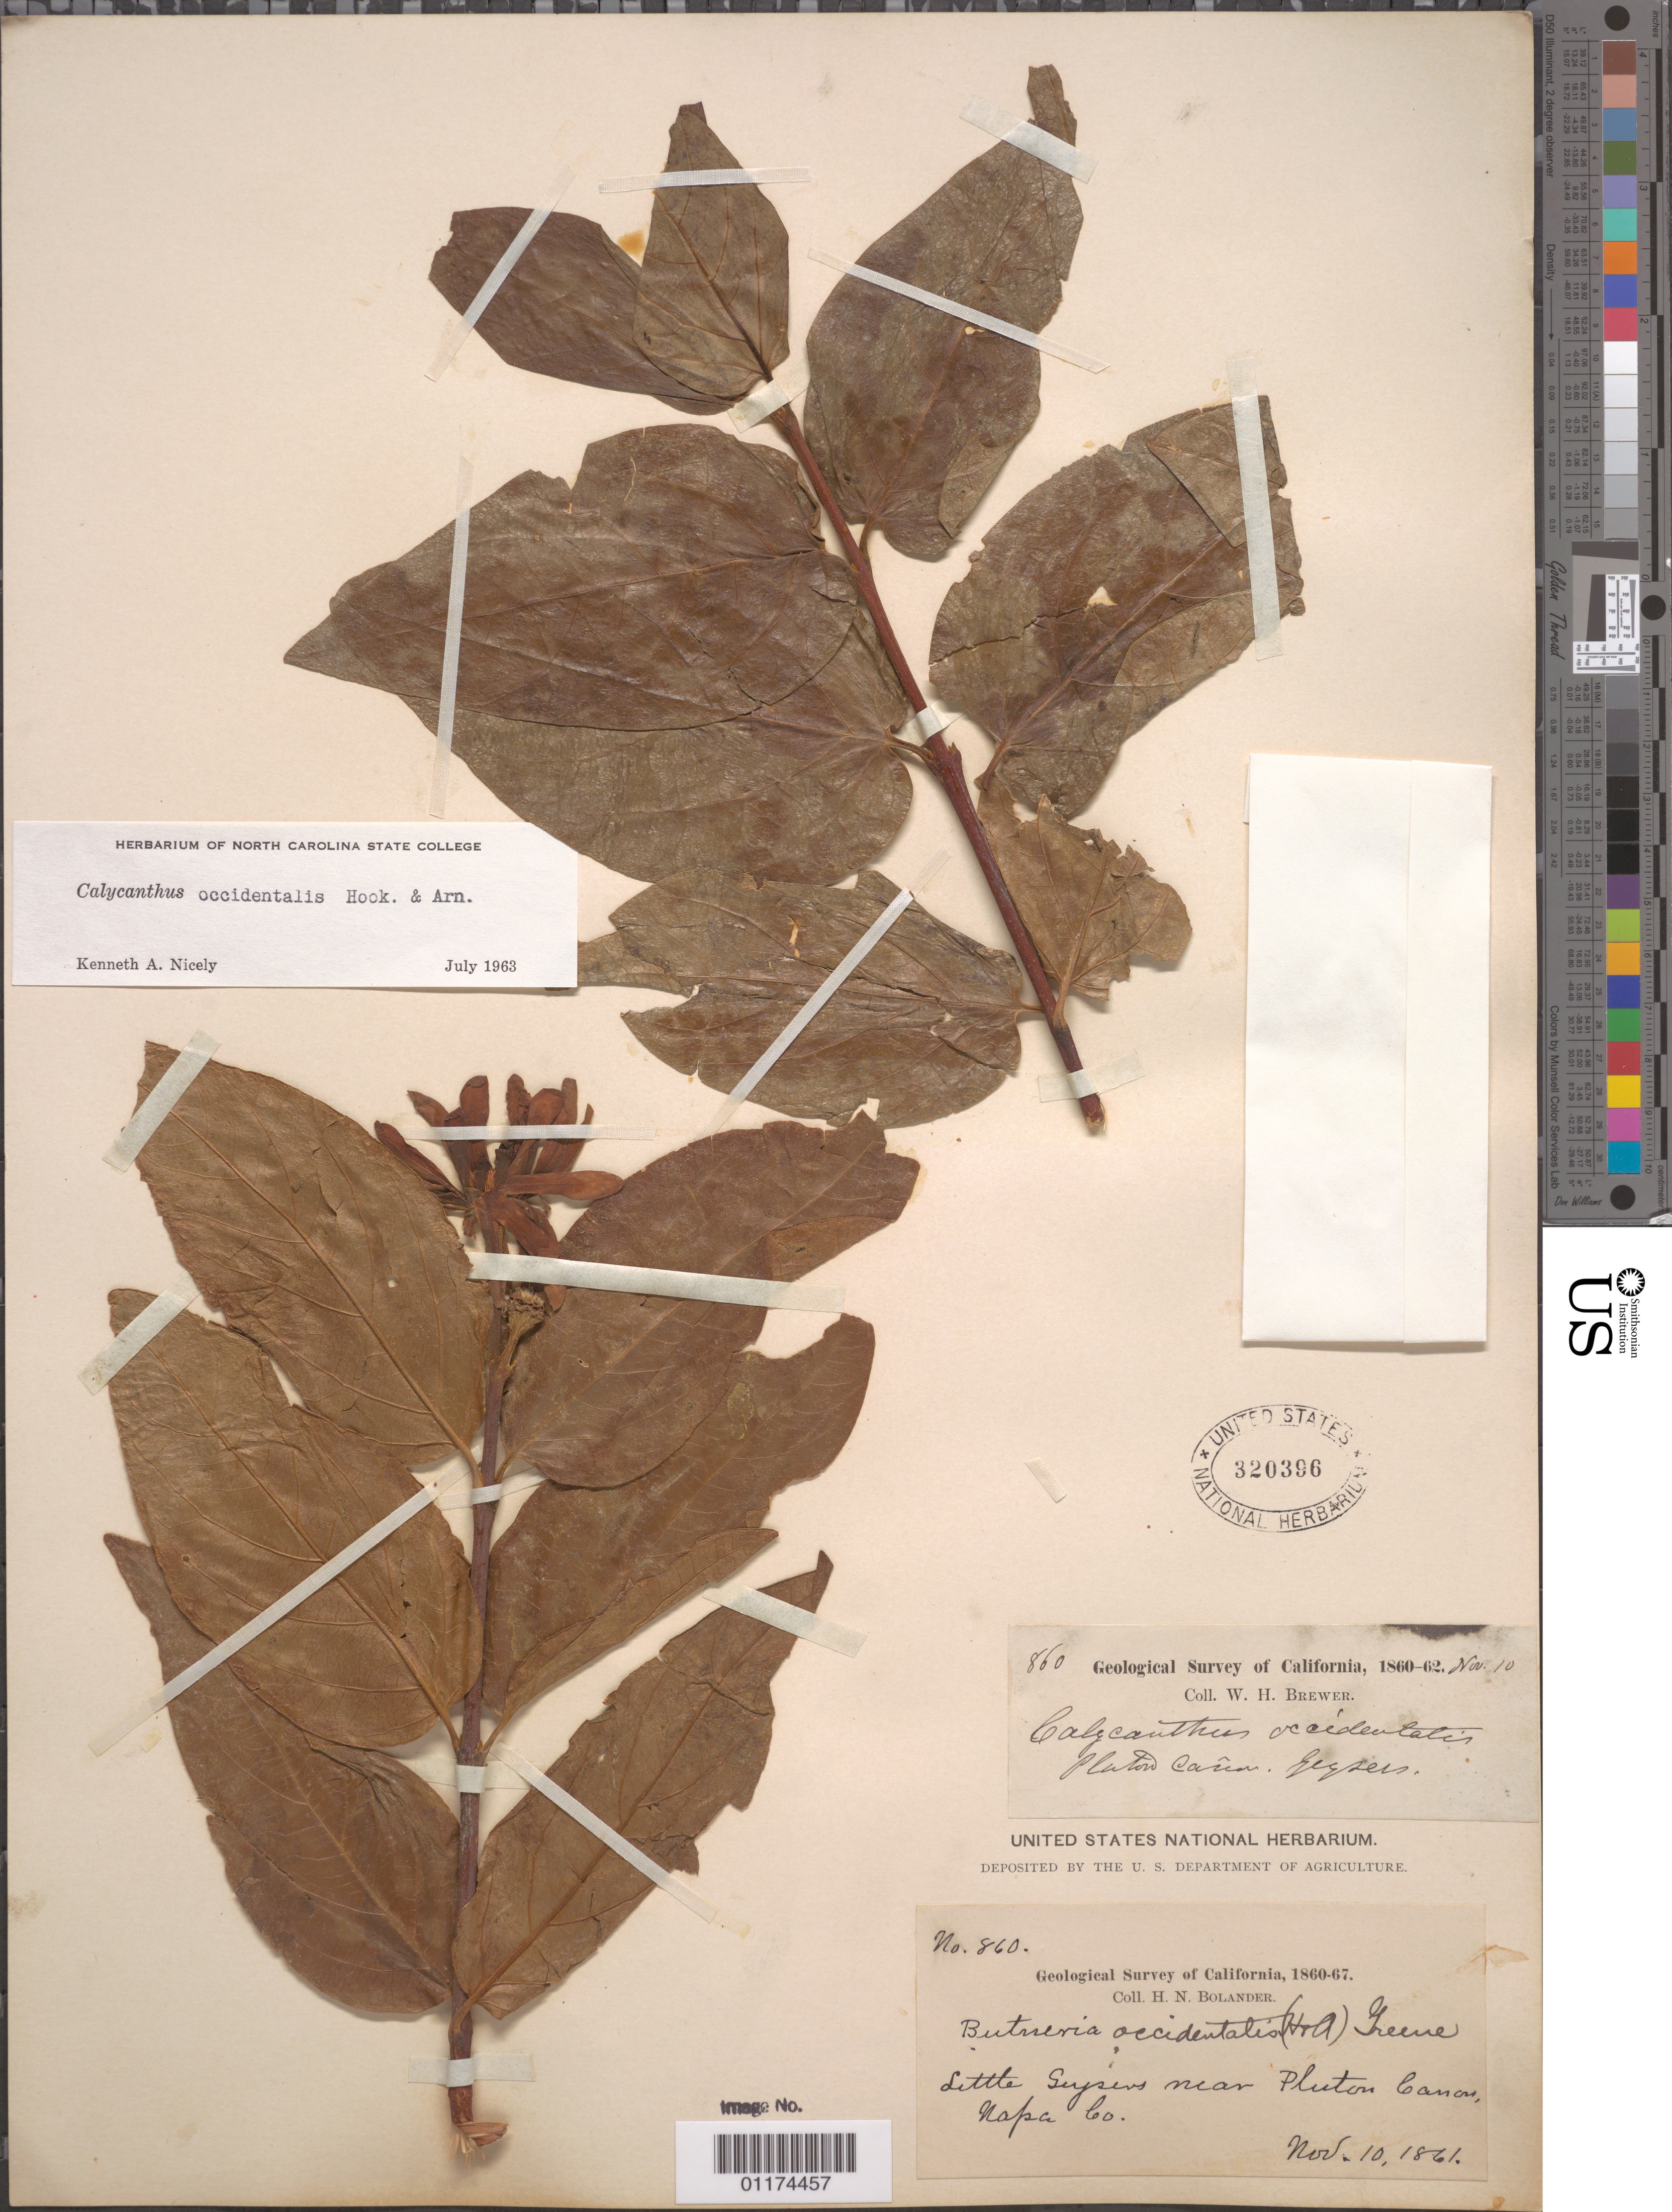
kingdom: Plantae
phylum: Tracheophyta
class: Magnoliopsida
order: Laurales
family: Calycanthaceae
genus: Calycanthus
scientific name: Calycanthus occidentalis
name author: Hook. & Arn.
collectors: H. Bolander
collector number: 860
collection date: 1861-11-10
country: United States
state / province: California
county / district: Napa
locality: Little Geysers near Pluton Canyon.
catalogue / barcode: US 320396